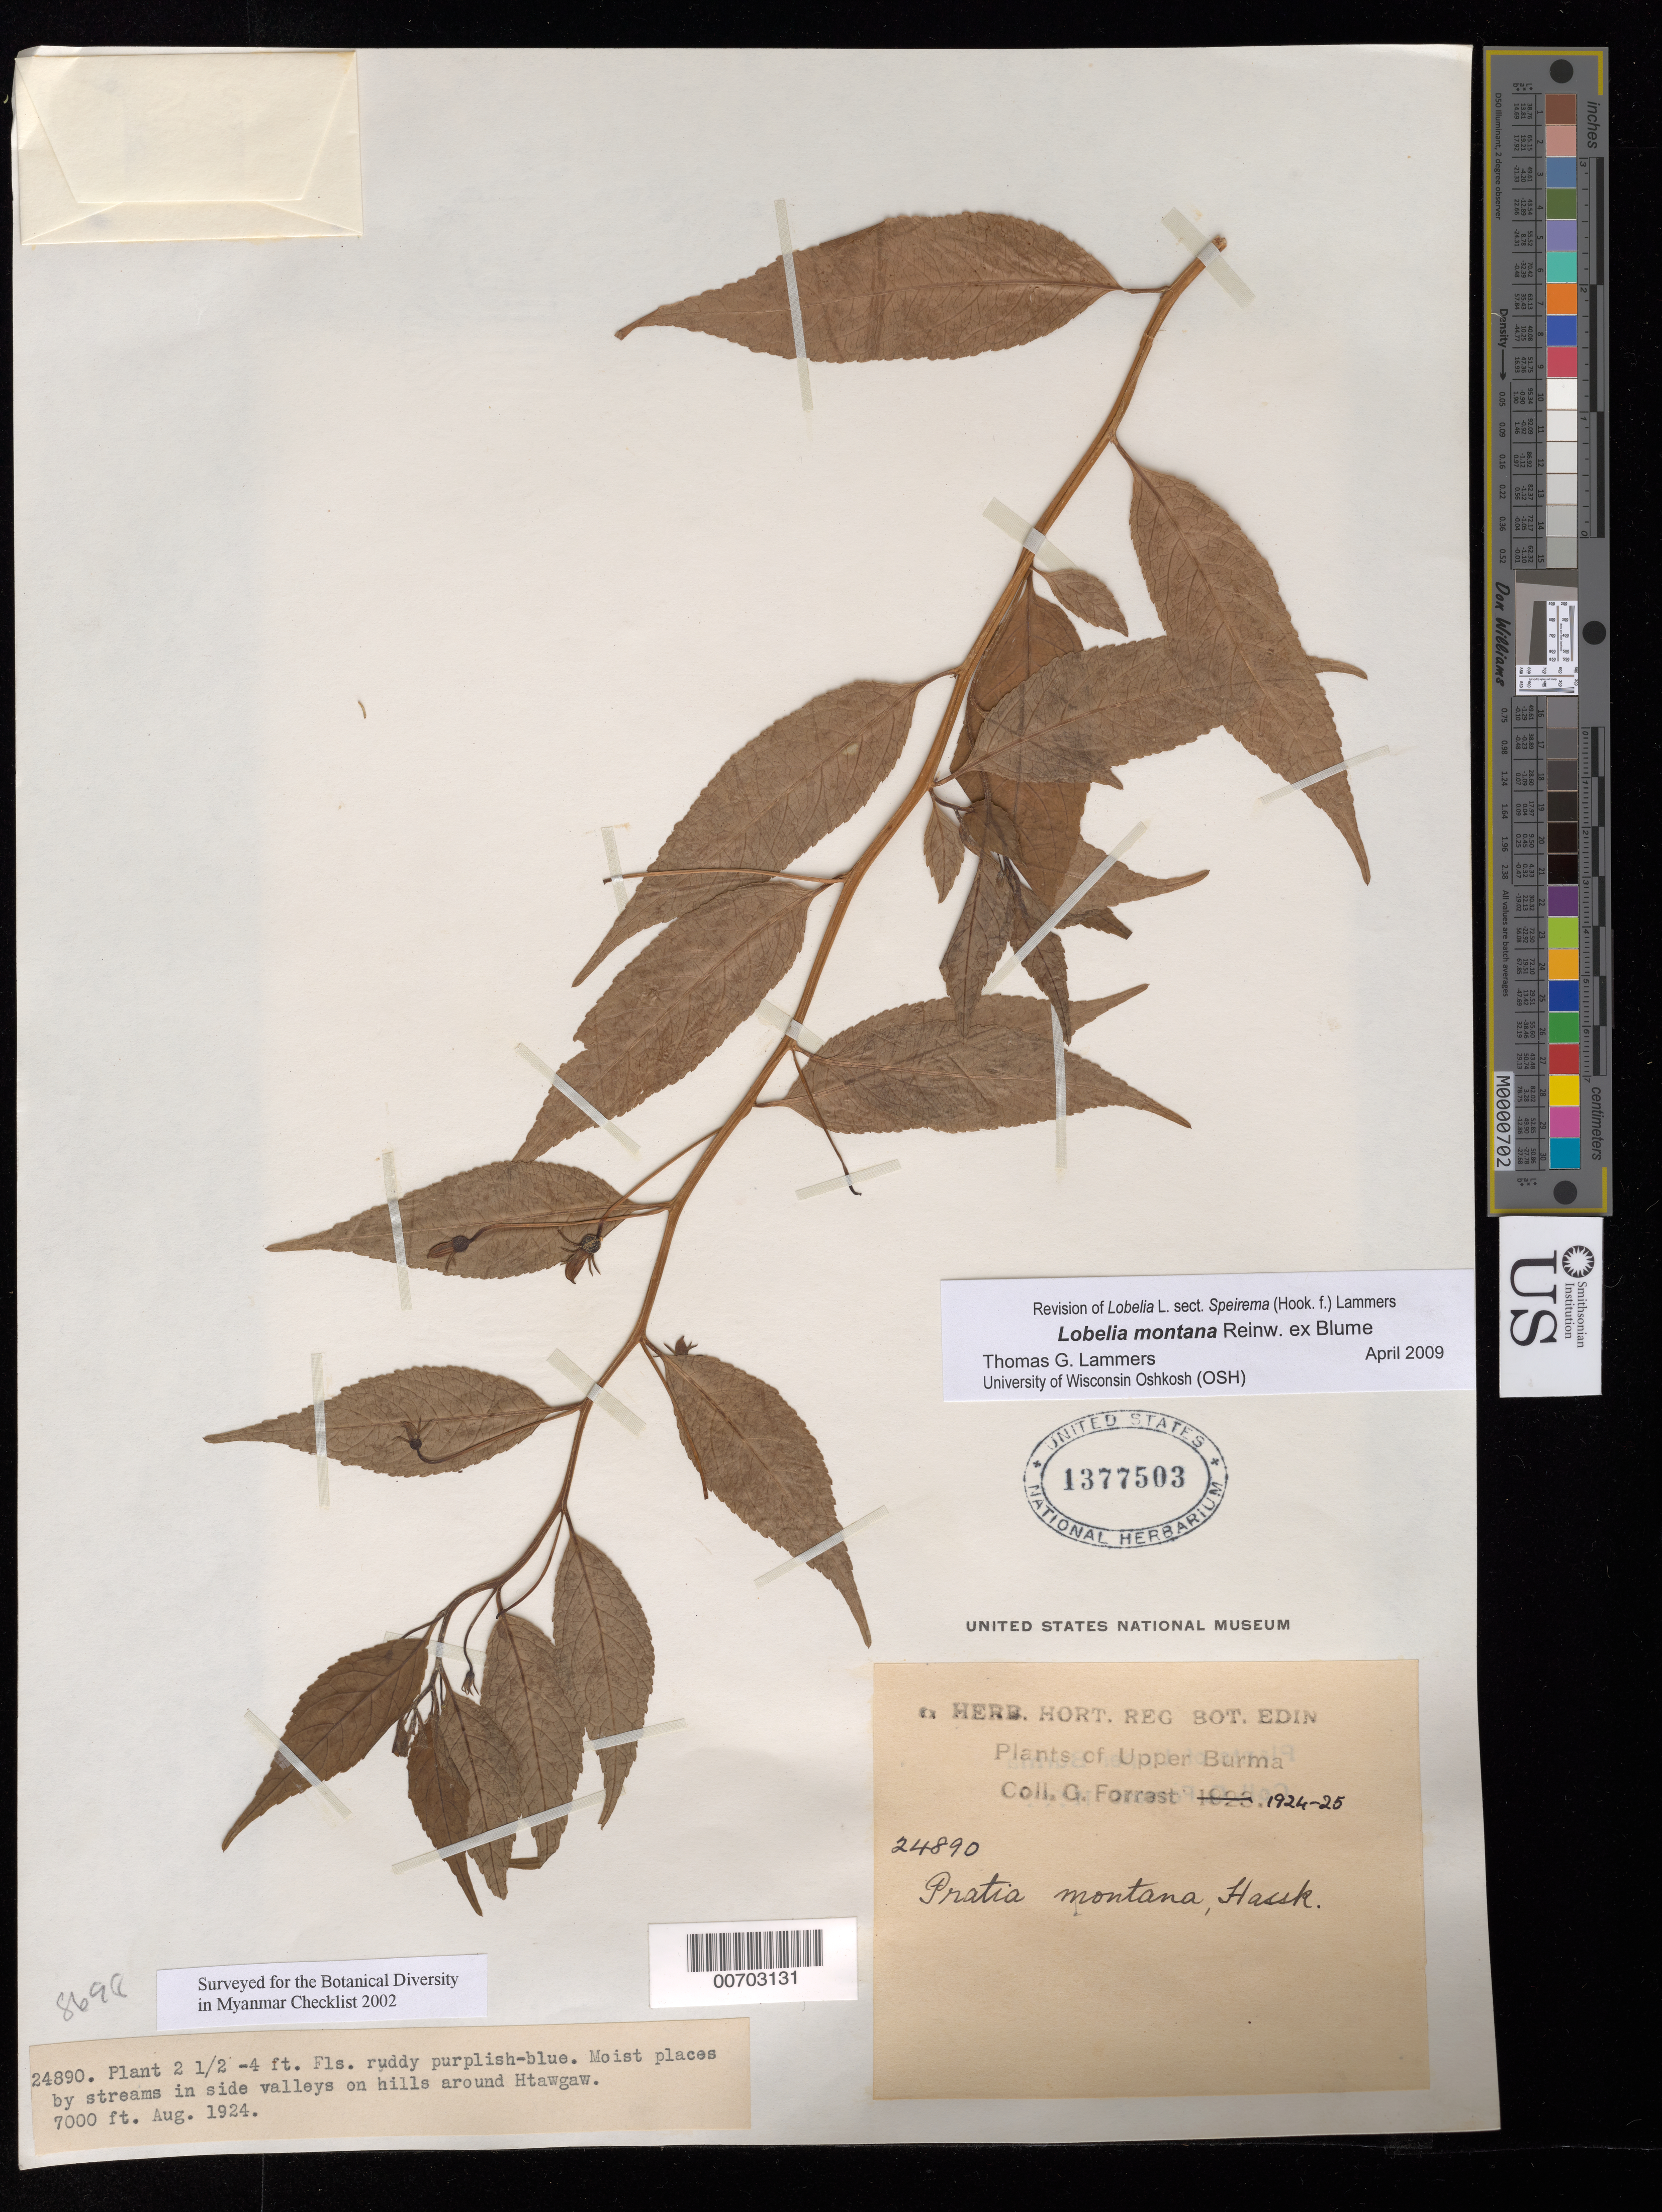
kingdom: Plantae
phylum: Tracheophyta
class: Magnoliopsida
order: Asterales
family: Campanulaceae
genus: Lobelia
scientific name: Lobelia montana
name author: Reinw. ex Blume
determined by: Lammers, T. G.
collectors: G. Forrest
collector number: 24890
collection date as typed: Aug 1924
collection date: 1924-08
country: Myanmar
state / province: Kachin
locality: Htawgaw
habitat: Moist places by streams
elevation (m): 2134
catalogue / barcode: US 1377503